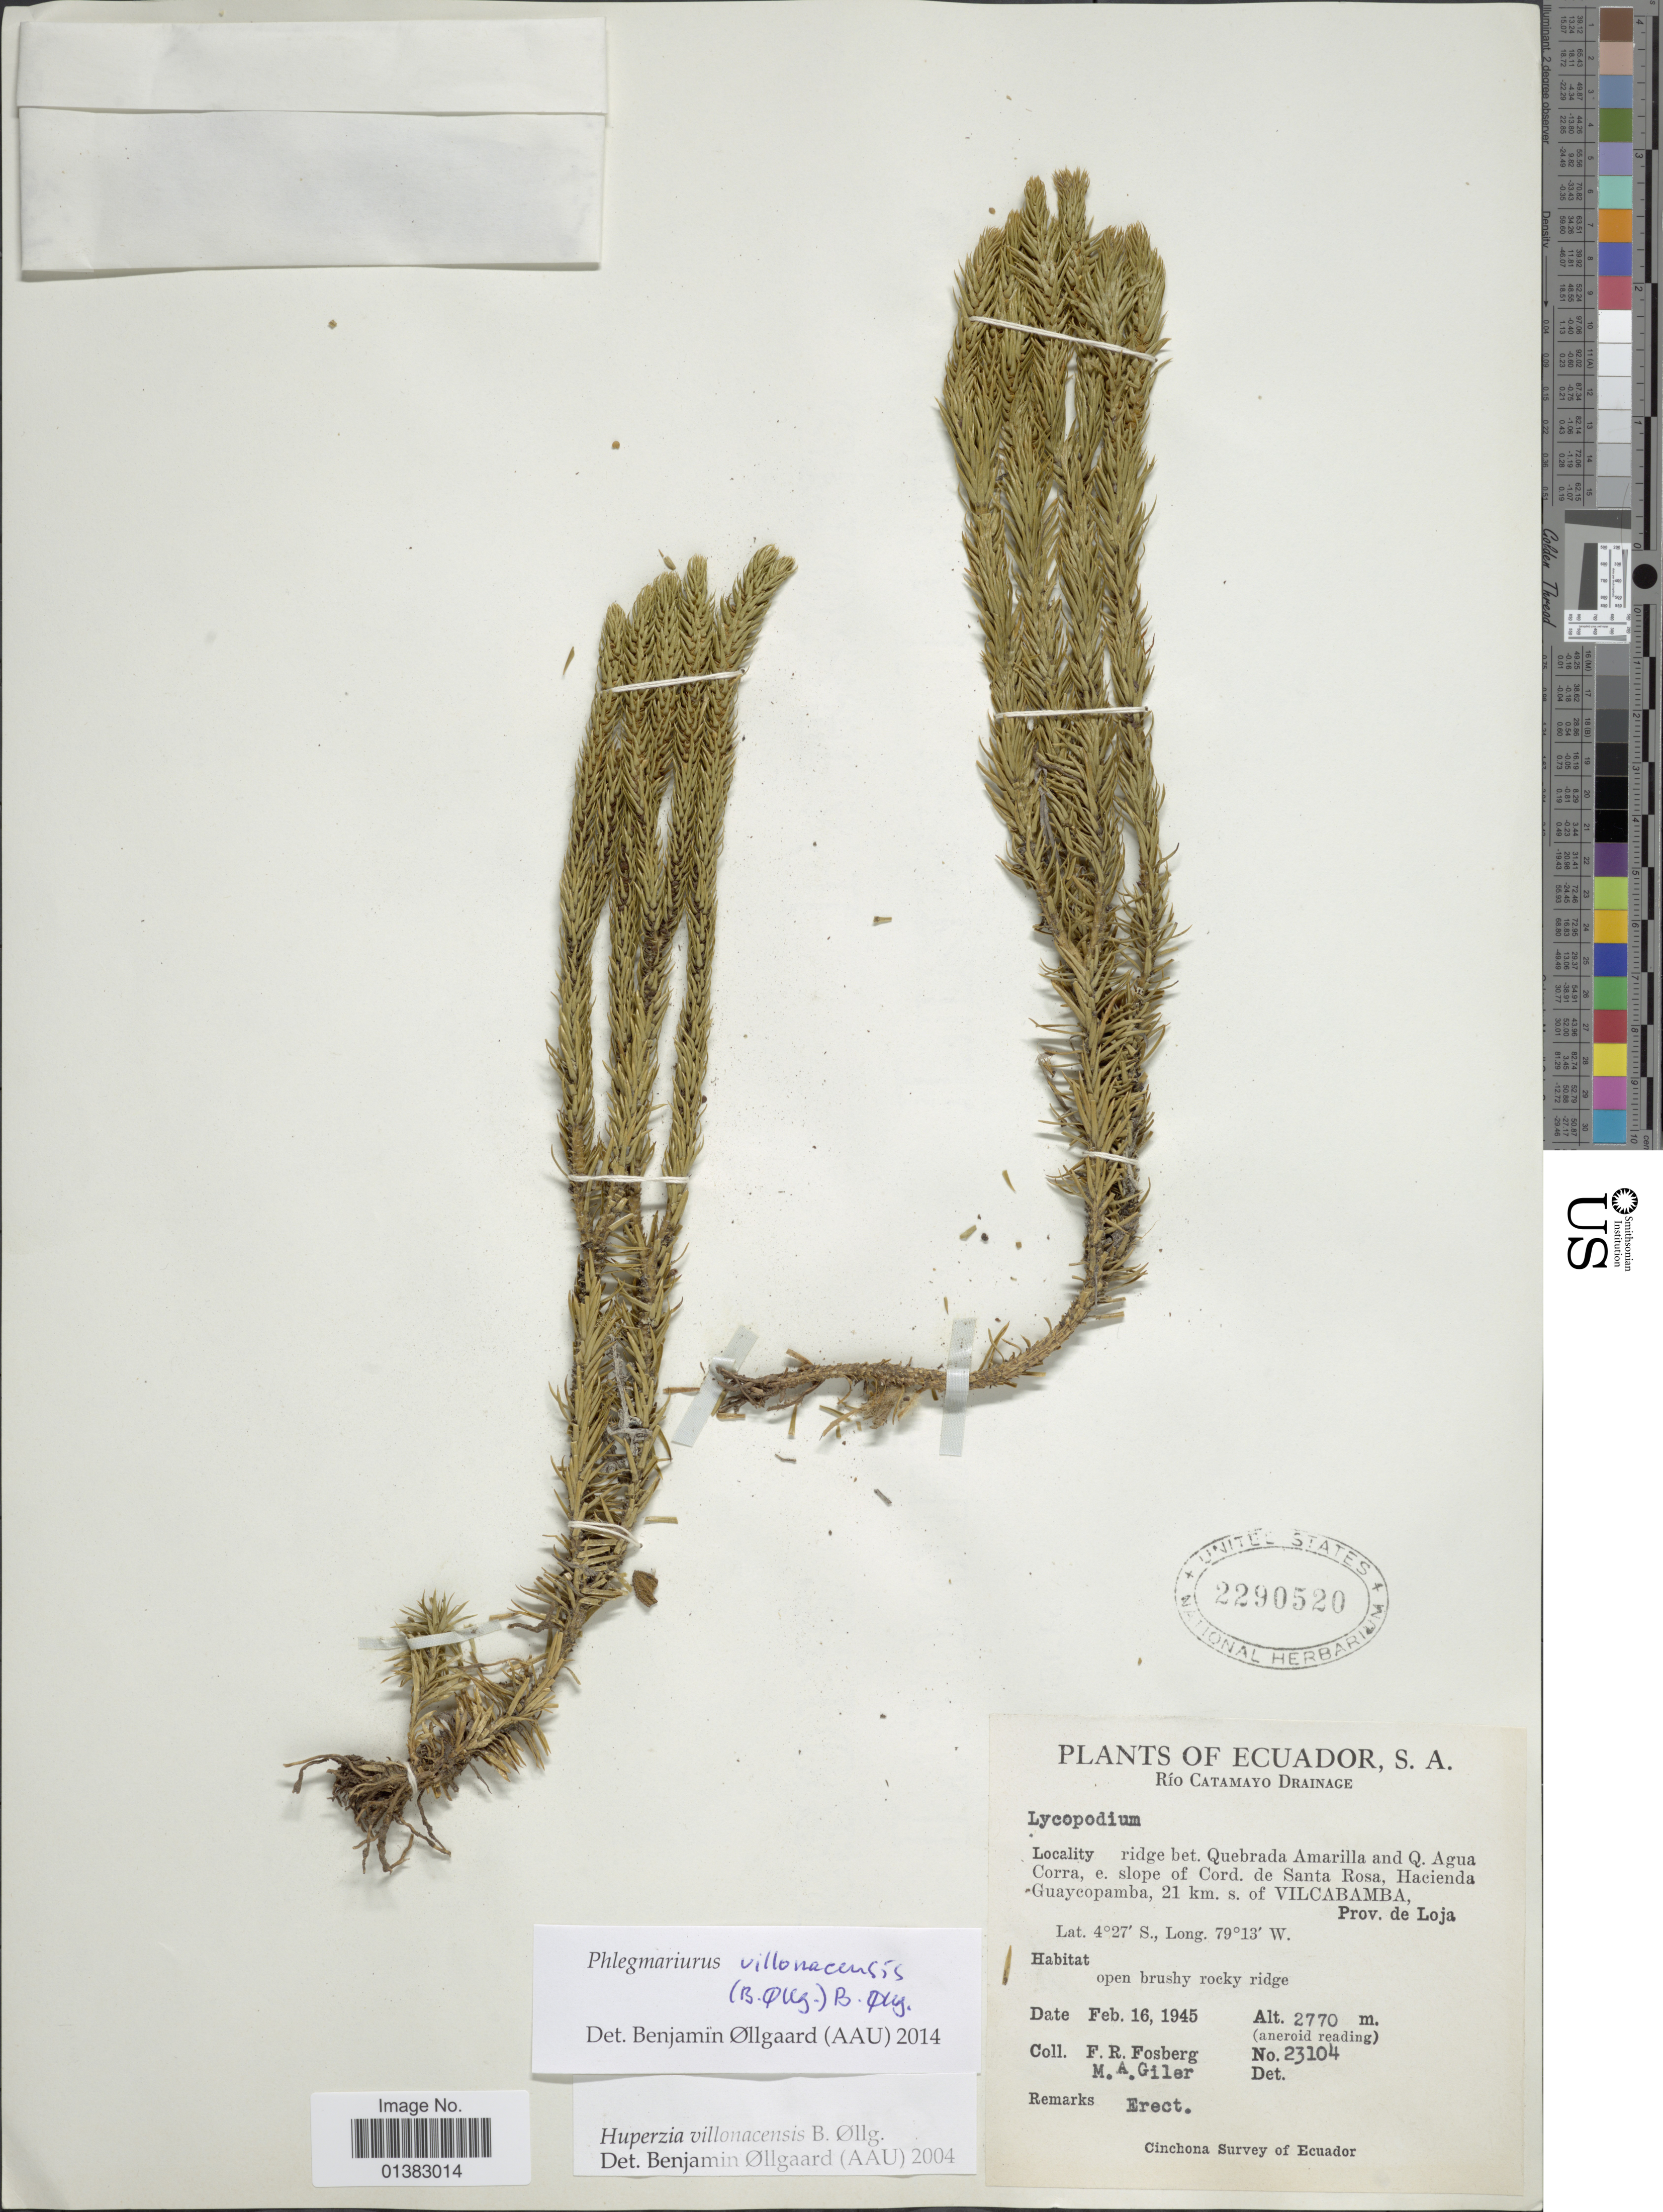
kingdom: Plantae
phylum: Tracheophyta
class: Lycopodiopsida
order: Lycopodiales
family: Lycopodiaceae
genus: Phlegmariurus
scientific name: Phlegmariurus villonacensis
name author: (B. Øllg.) B. Øllg.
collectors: F. R. Fosberg & M. Giler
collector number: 23104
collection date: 1945-02-16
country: Ecuador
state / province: Loja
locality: Río Catamayo Drainage, ridge bet. Quebrada Amarilla and Q. Agua Corra, e. slope of Cord. de Santa Rosa, Hacienda Guaycopamba, 21 km. s. of Vilcabamba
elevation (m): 2770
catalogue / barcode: US 2290520